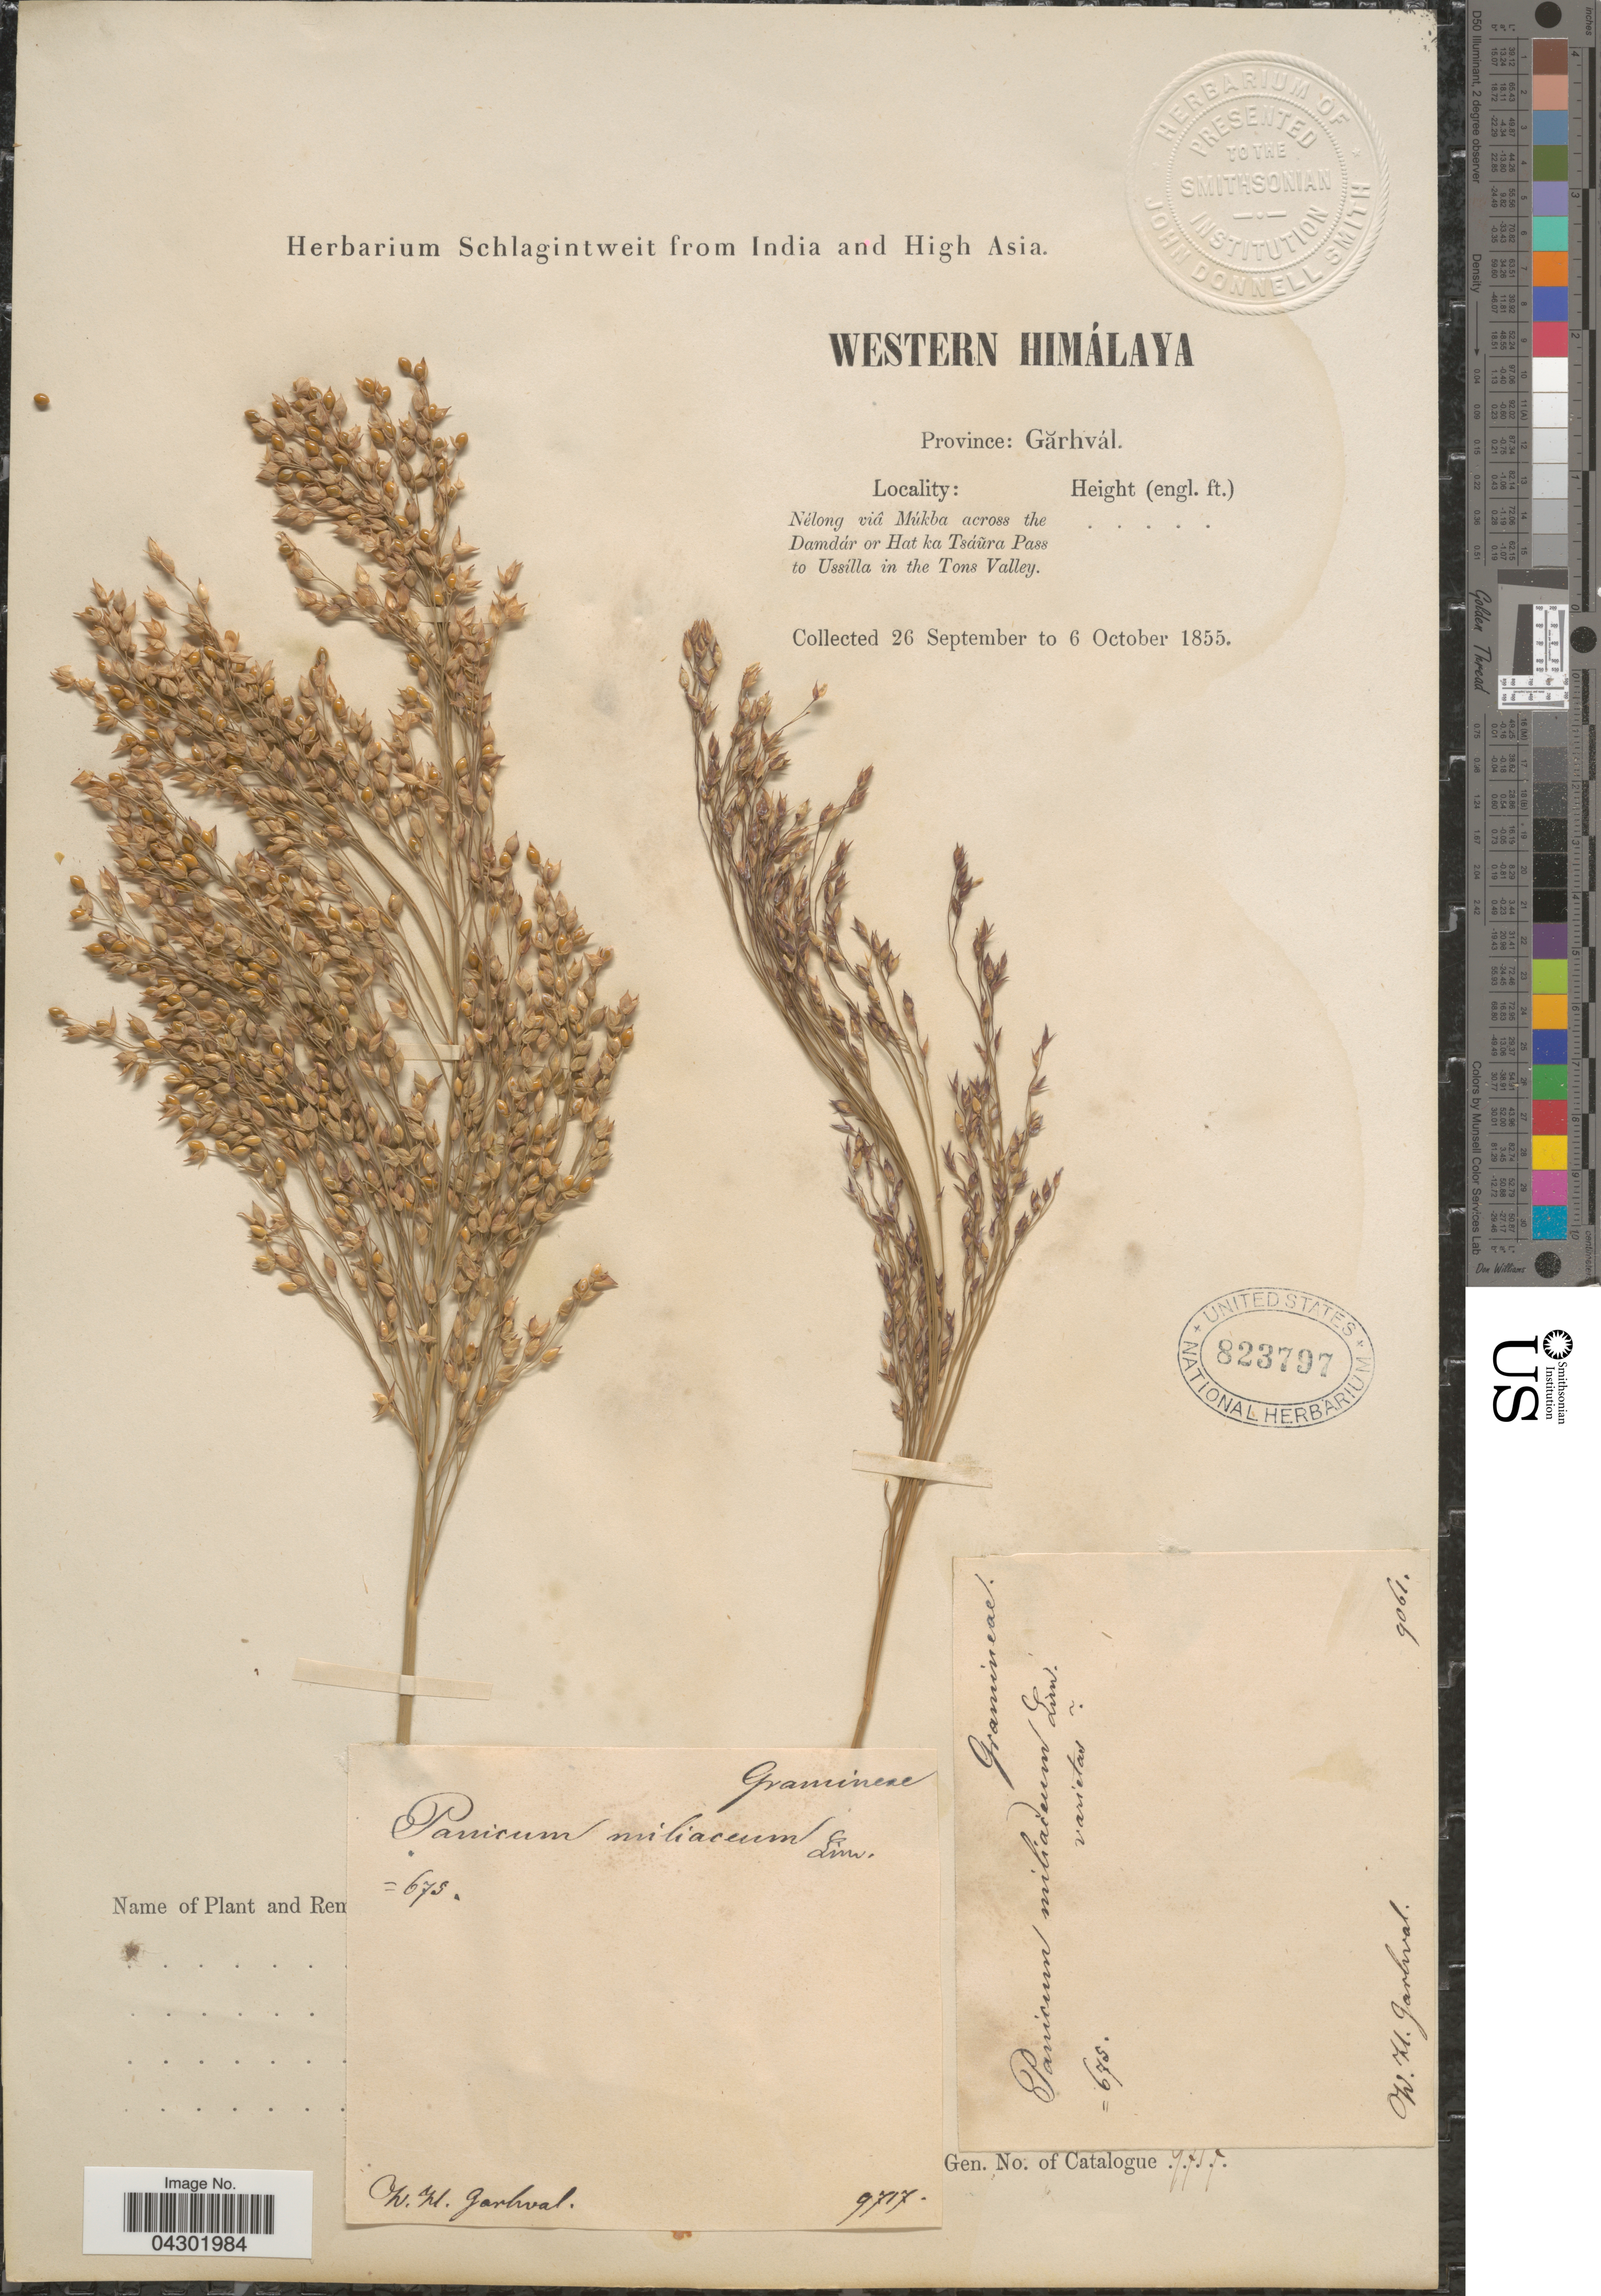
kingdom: Plantae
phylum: Tracheophyta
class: Liliopsida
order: Poales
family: Poaceae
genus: Panicum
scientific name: Panicum miliaceum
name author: L.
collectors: ex herb. Schlagintweit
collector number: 675?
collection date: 1855-09-26/1855-10-06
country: India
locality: Western Himálaya. Province: Gărhvál. Nélong viâ Múkba across the Damdár or Hat ka Tsáura Pass to Ussílla in the Tons Valley. W. W. Garhwal.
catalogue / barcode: US 823707